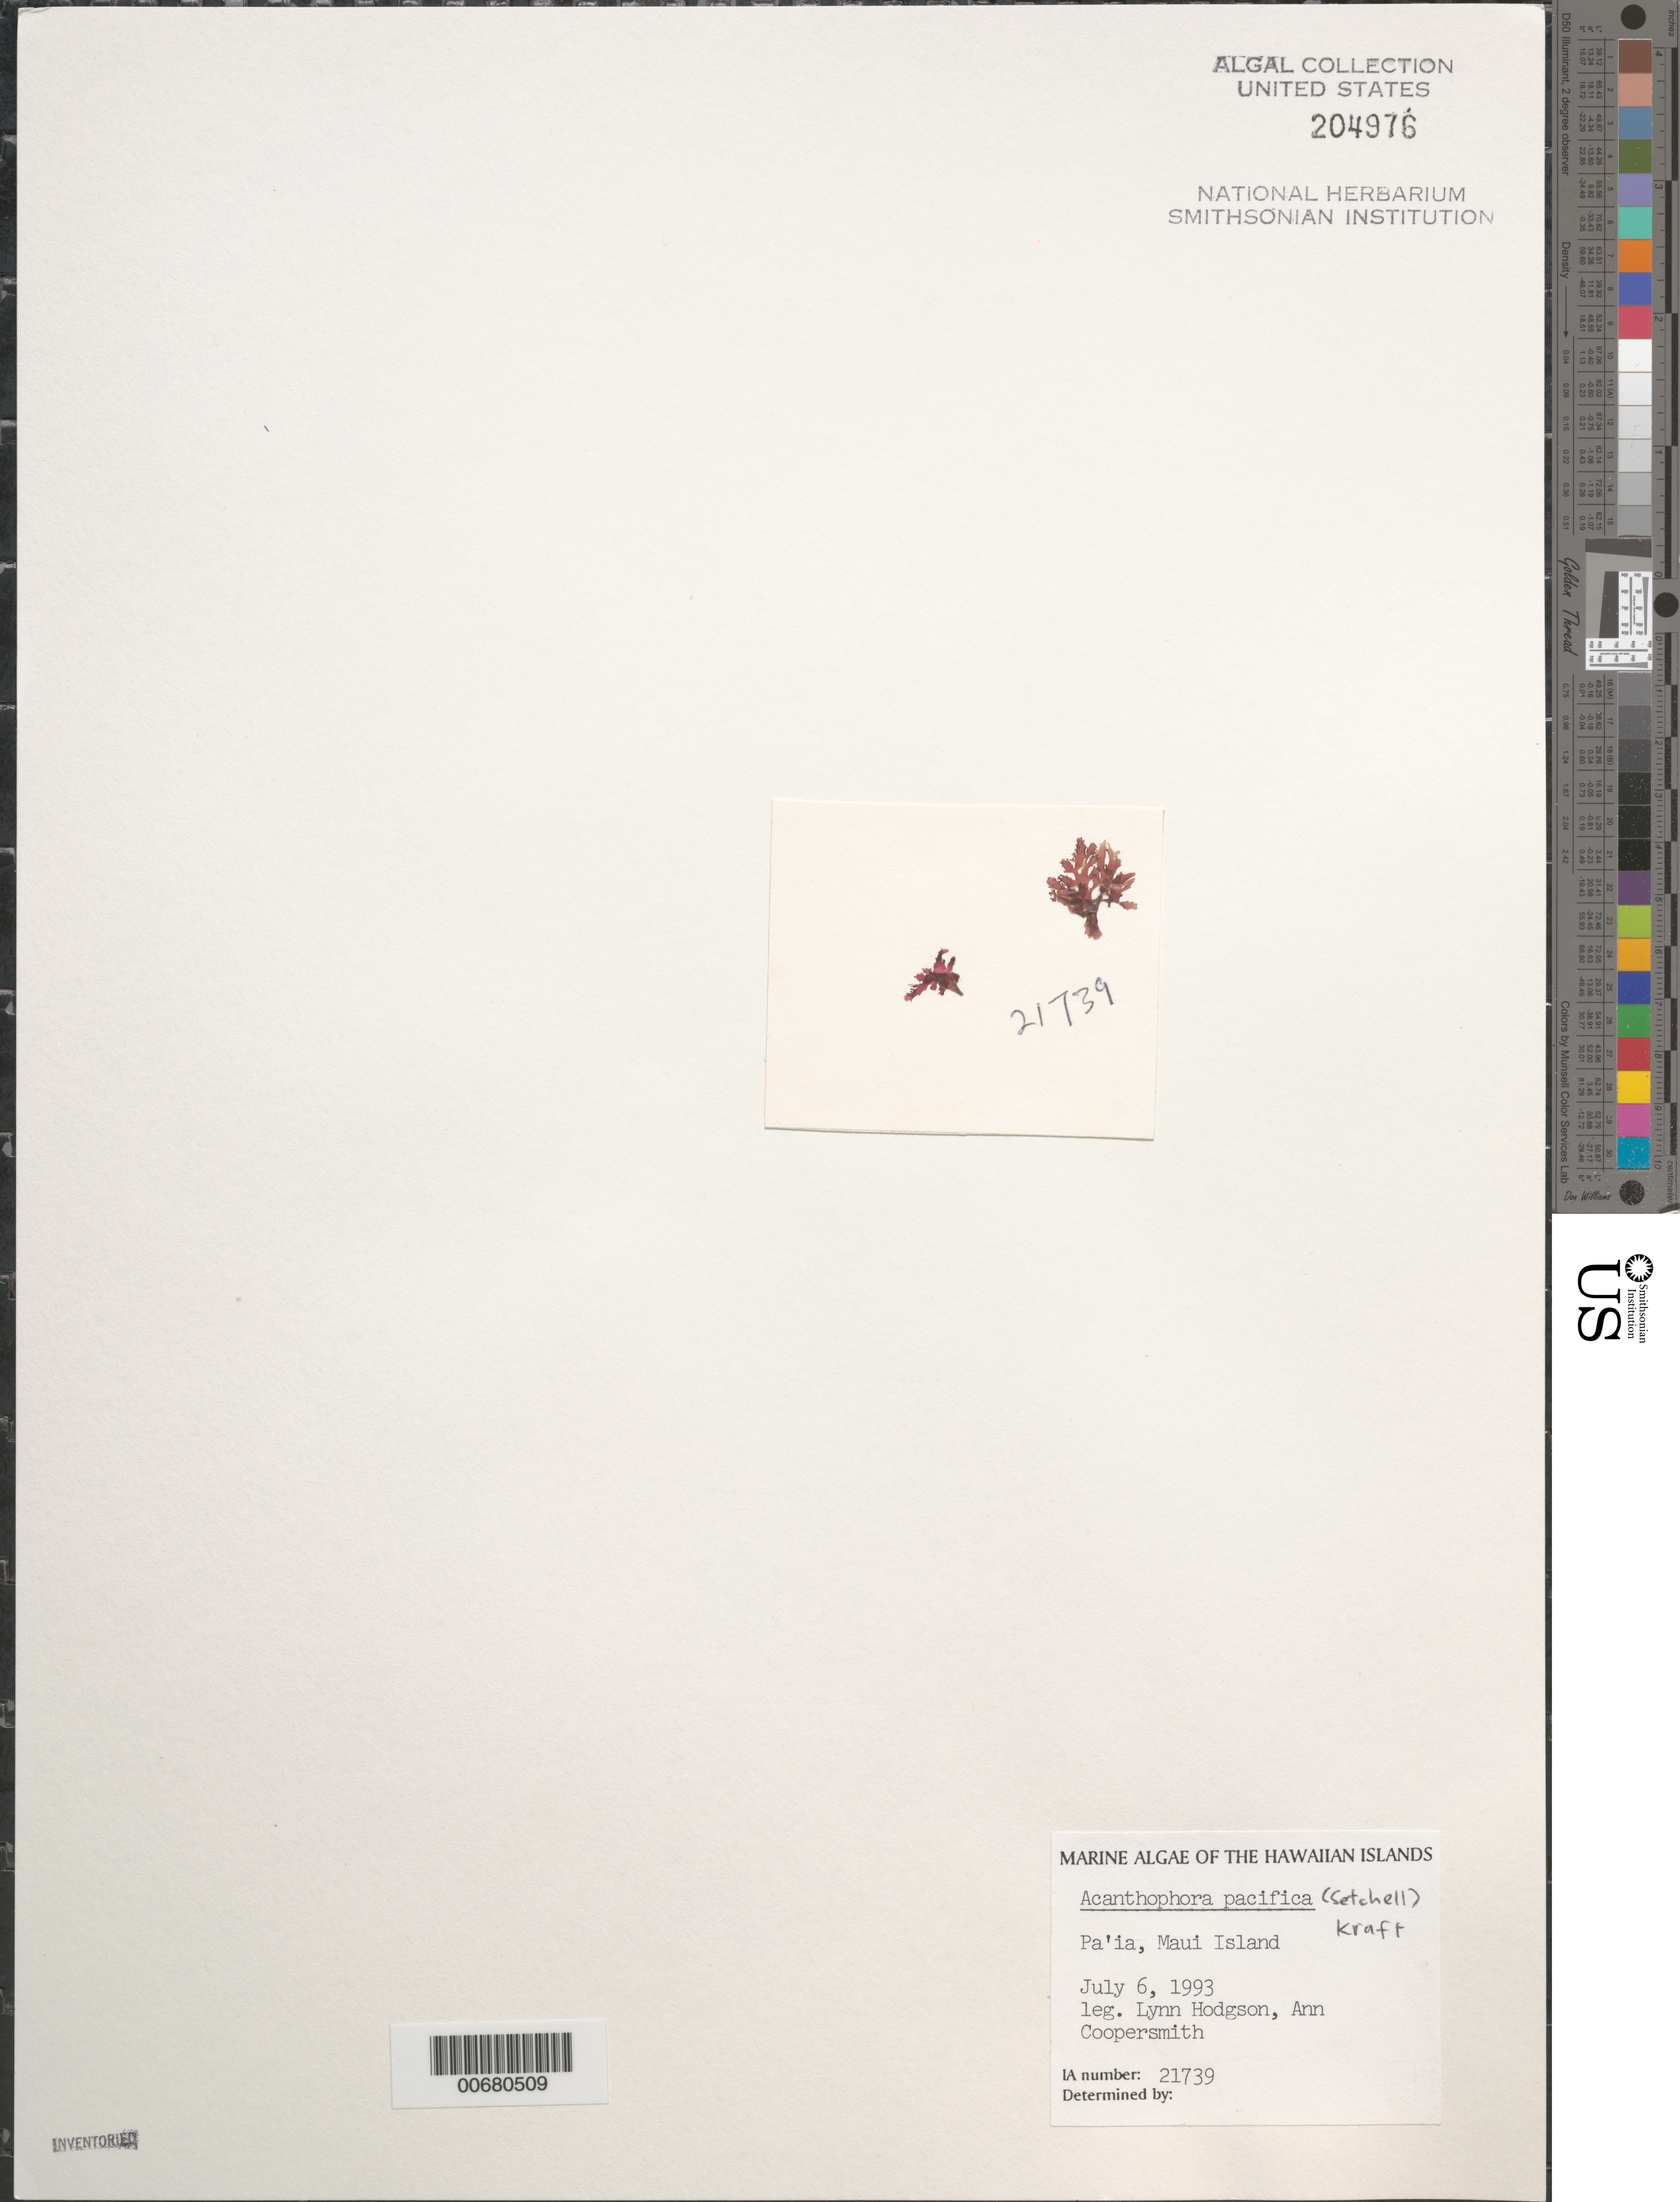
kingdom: Plantae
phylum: Rhodophyta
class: Florideophyceae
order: Ceramiales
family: Rhodomelaceae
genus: Acanthophora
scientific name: Acanthophora pacifica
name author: (Setch.) G.T.Kraft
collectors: L. M. Hodgson & A. Coopersmith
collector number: IAA 21739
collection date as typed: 06 Jul 1993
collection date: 1993-07-06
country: United States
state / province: Hawaii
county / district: Maui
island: Maui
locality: Pa'ia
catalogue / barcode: US 204976